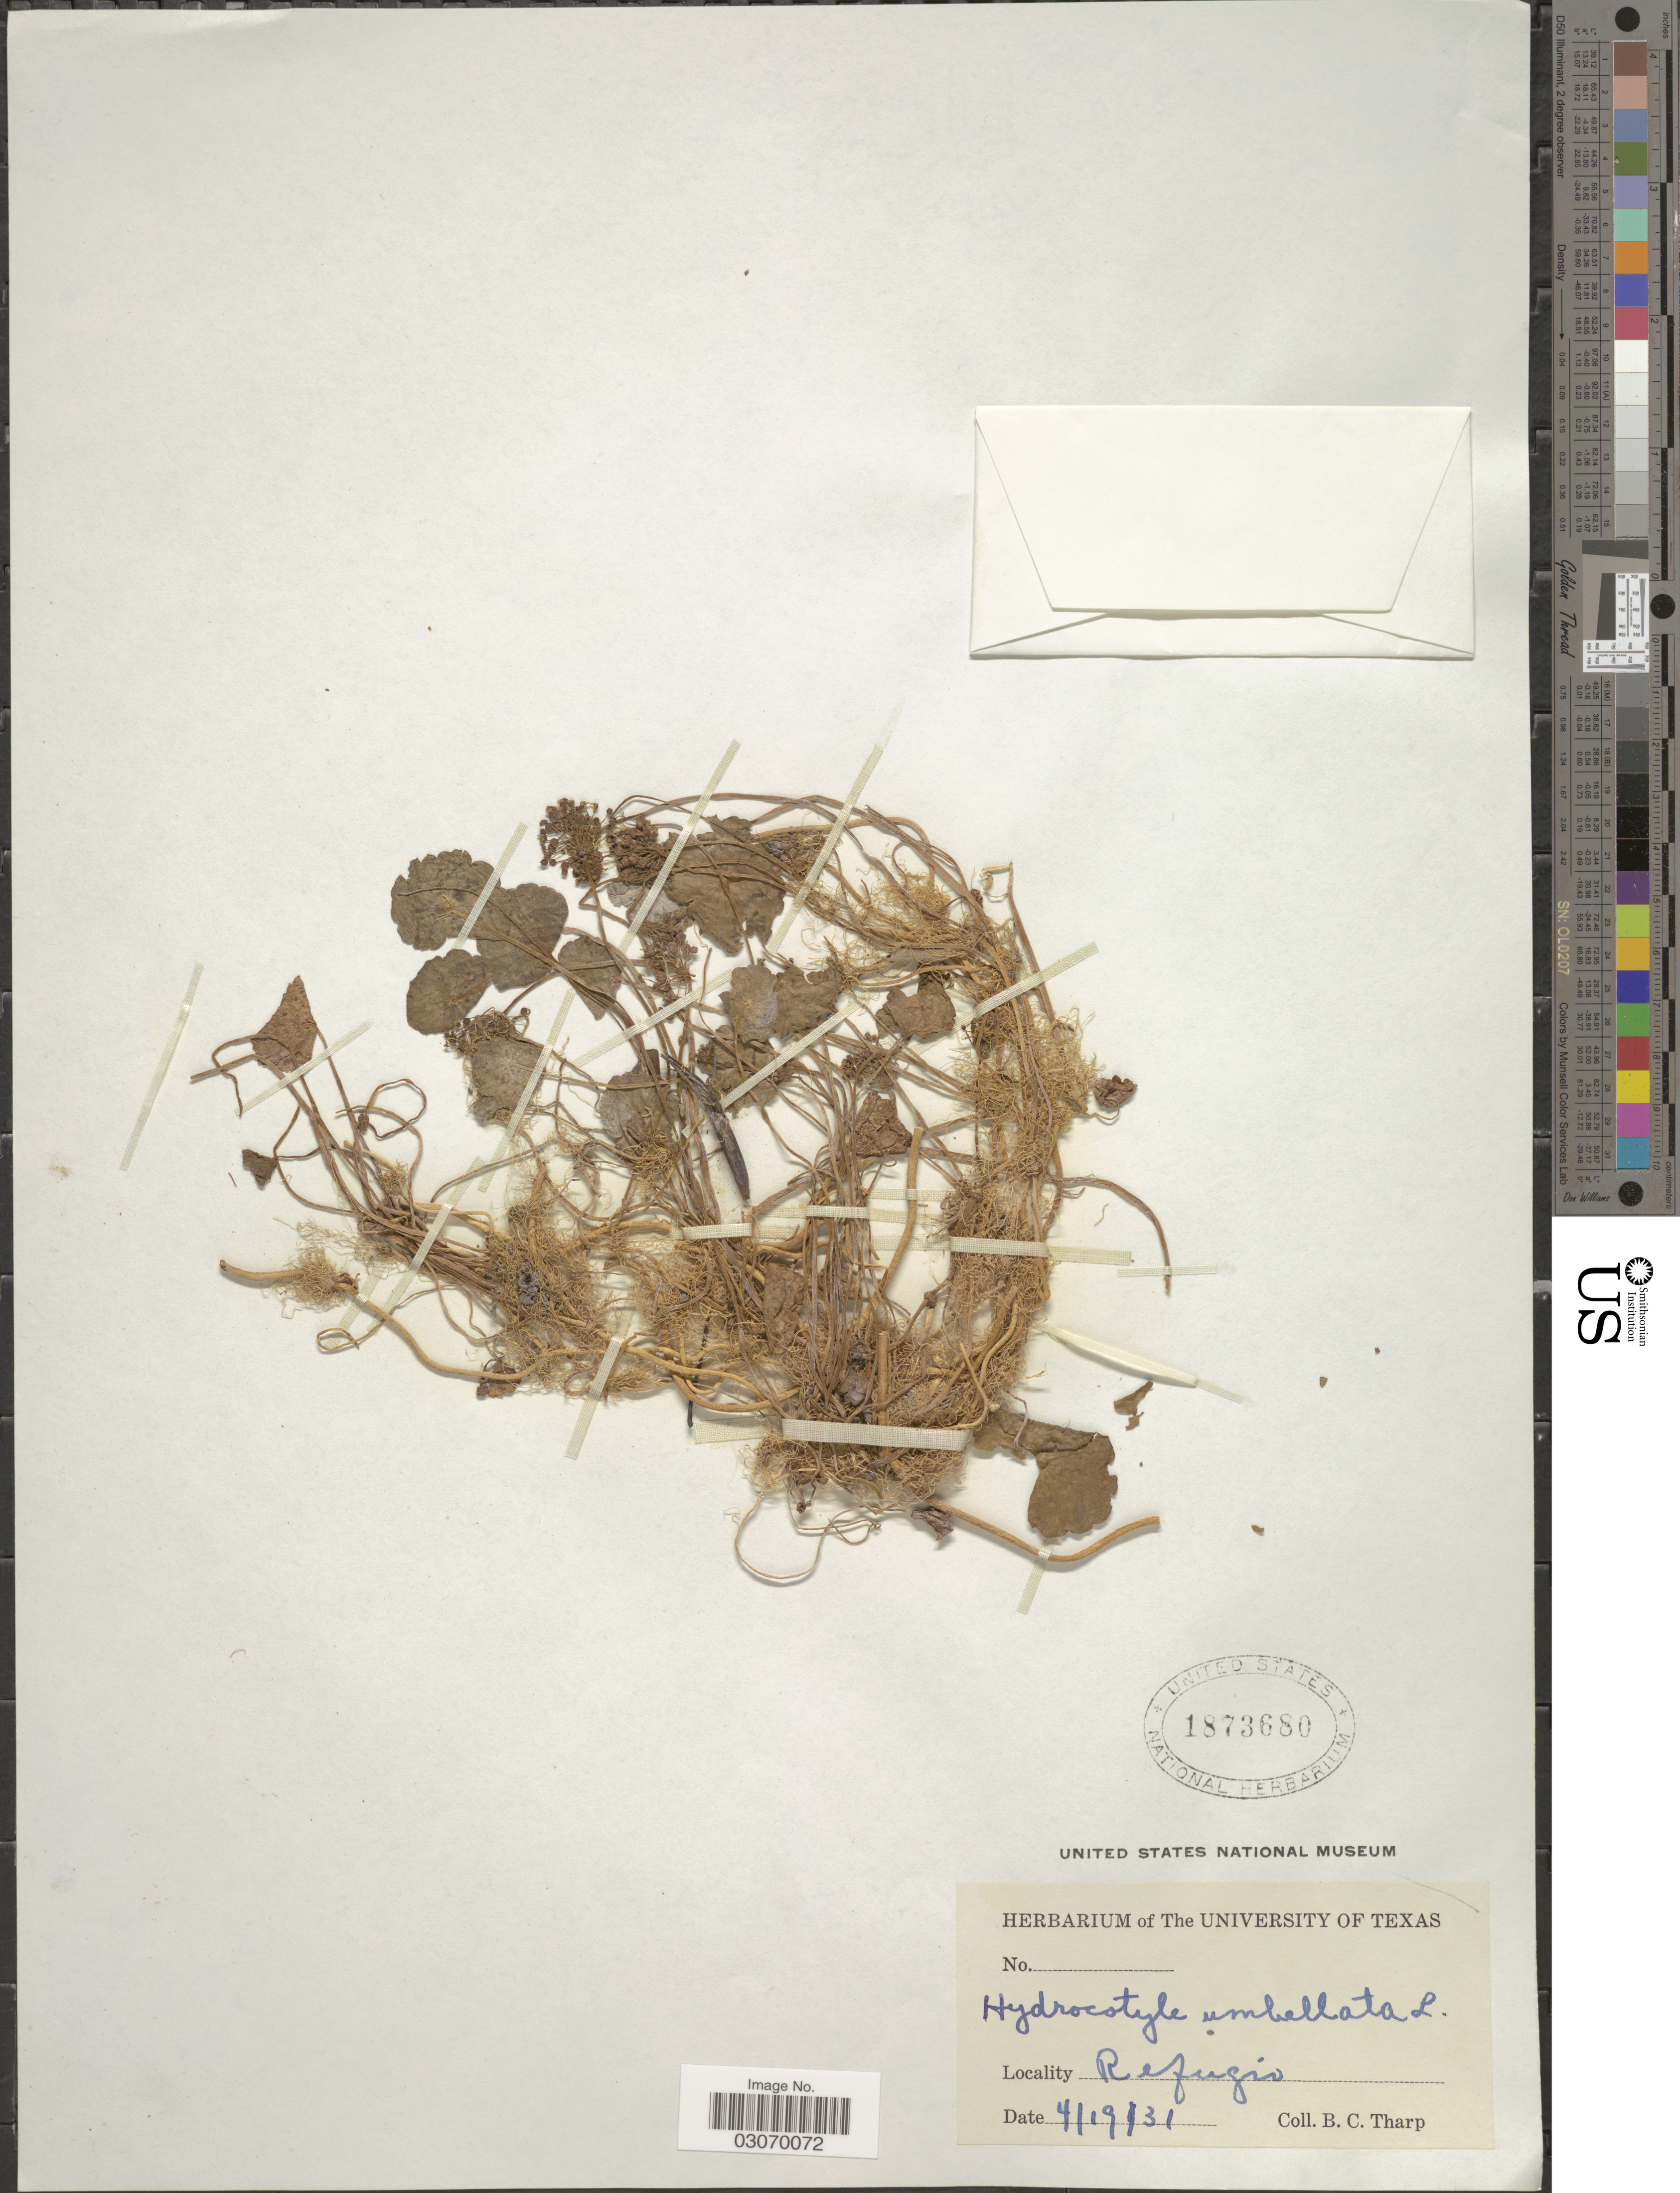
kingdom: Plantae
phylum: Tracheophyta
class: Magnoliopsida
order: Apiales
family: Araliaceae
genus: Hydrocotyle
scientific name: Hydrocotyle umbellata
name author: L.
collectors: B. C. Tharp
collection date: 1931-04-19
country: United States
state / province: Texas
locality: Refugio.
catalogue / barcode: US 1873680